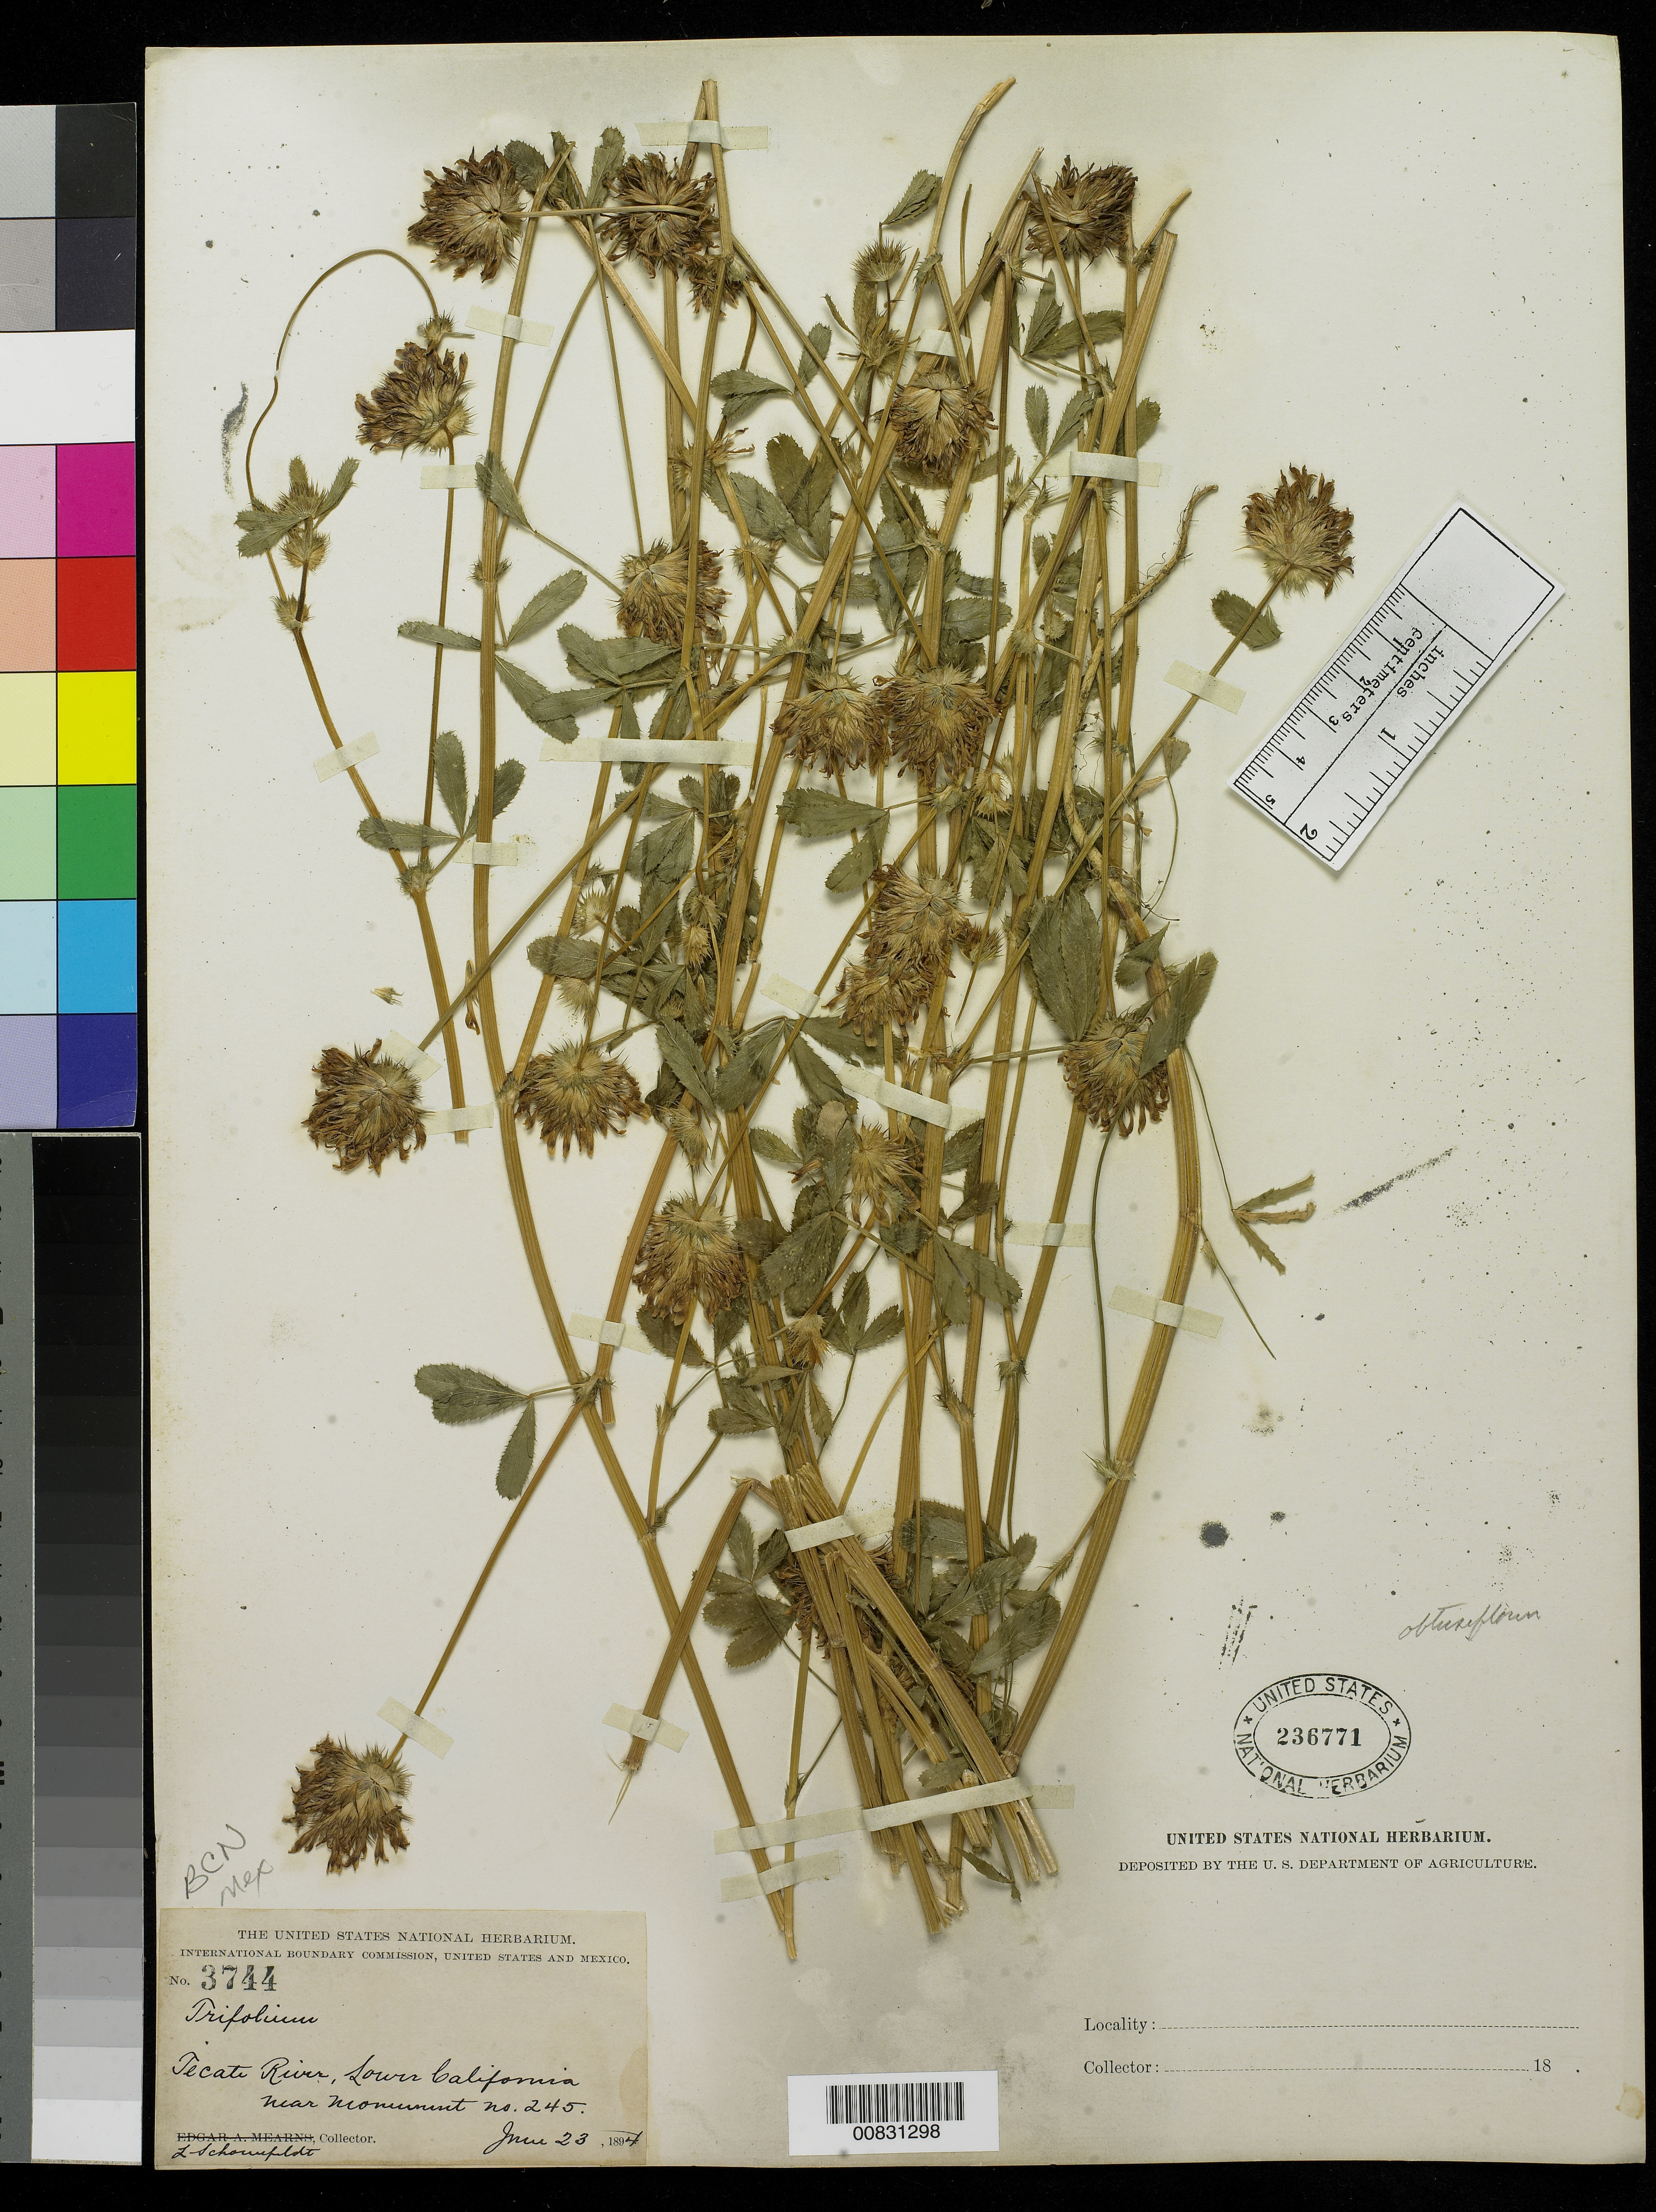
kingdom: Plantae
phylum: Tracheophyta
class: Magnoliopsida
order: Fabales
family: Fabaceae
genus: Trifolium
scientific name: Trifolium obtusiflorum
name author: Hook.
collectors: L. Schoenfeldt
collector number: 3744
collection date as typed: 23 Jun 1894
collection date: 1894-06-23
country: Mexico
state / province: Baja California Norte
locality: Tecate River, Baja California. Near monument no. 245.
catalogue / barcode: US 236771